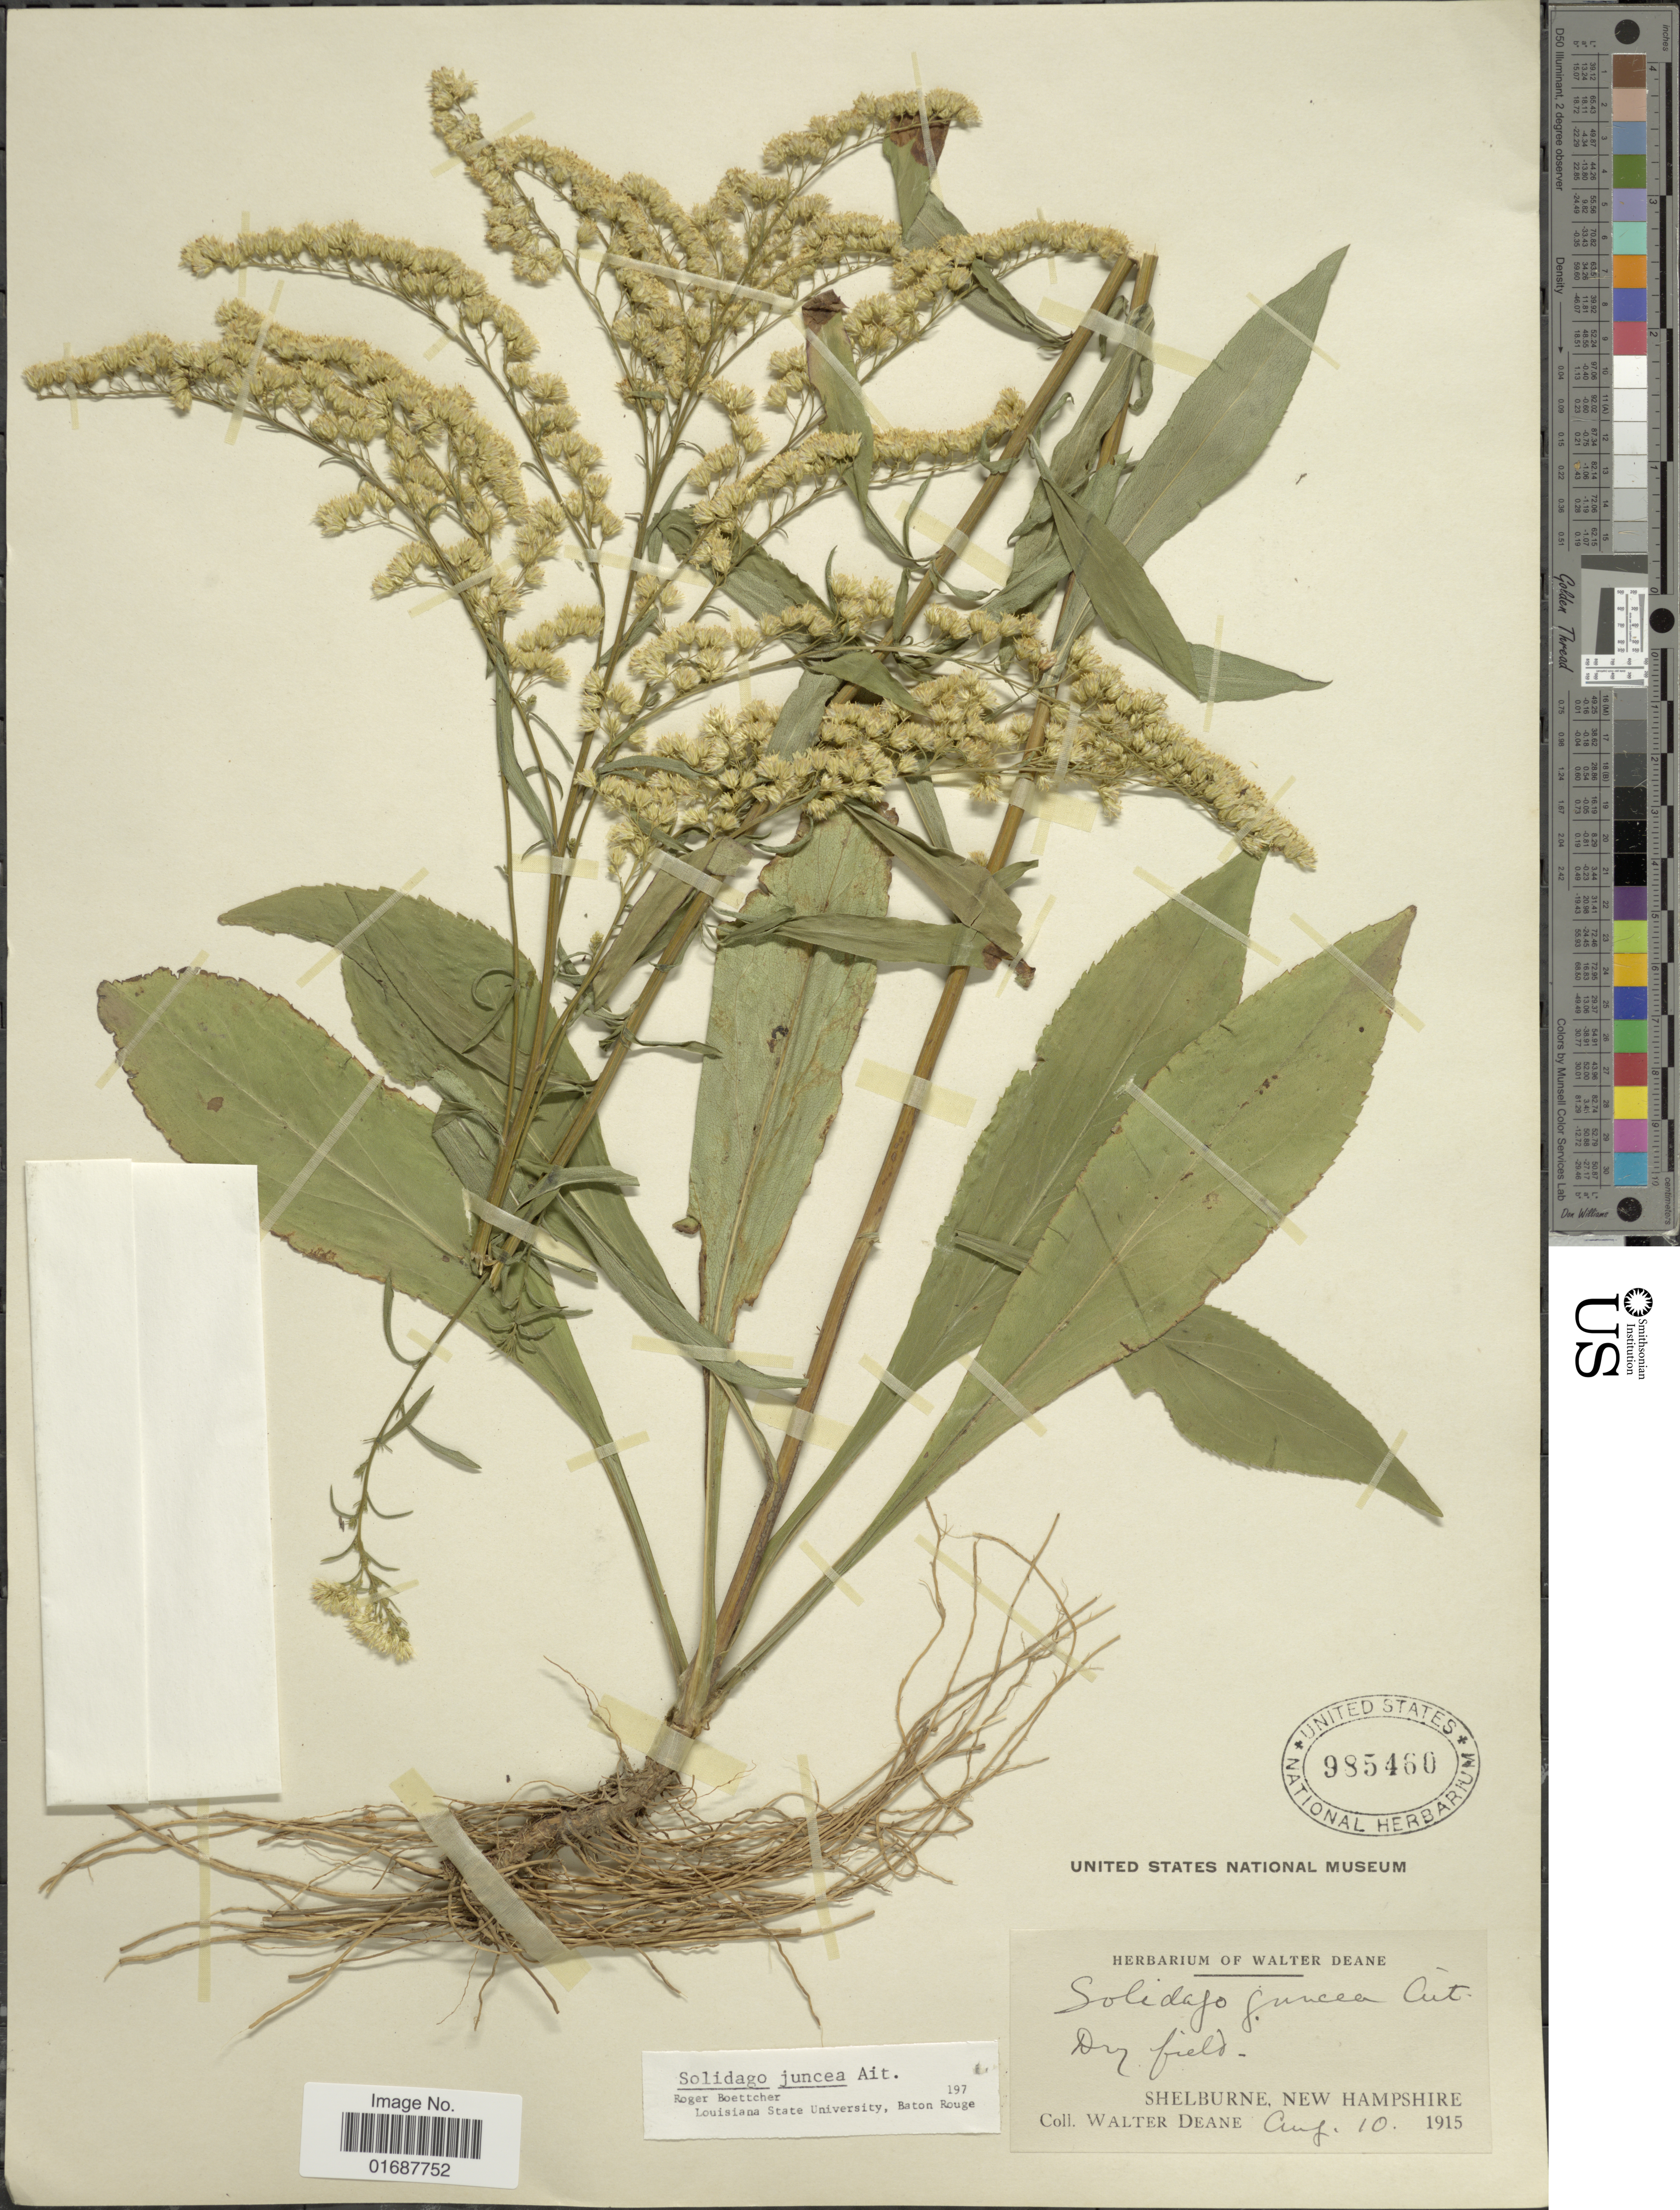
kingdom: Plantae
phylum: Tracheophyta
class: Magnoliopsida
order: Asterales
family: Asteraceae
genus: Solidago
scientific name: Solidago juncea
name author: Aiton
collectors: W. Deane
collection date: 1915-08-10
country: United States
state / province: New Hampshire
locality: Shelburne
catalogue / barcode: US 985460